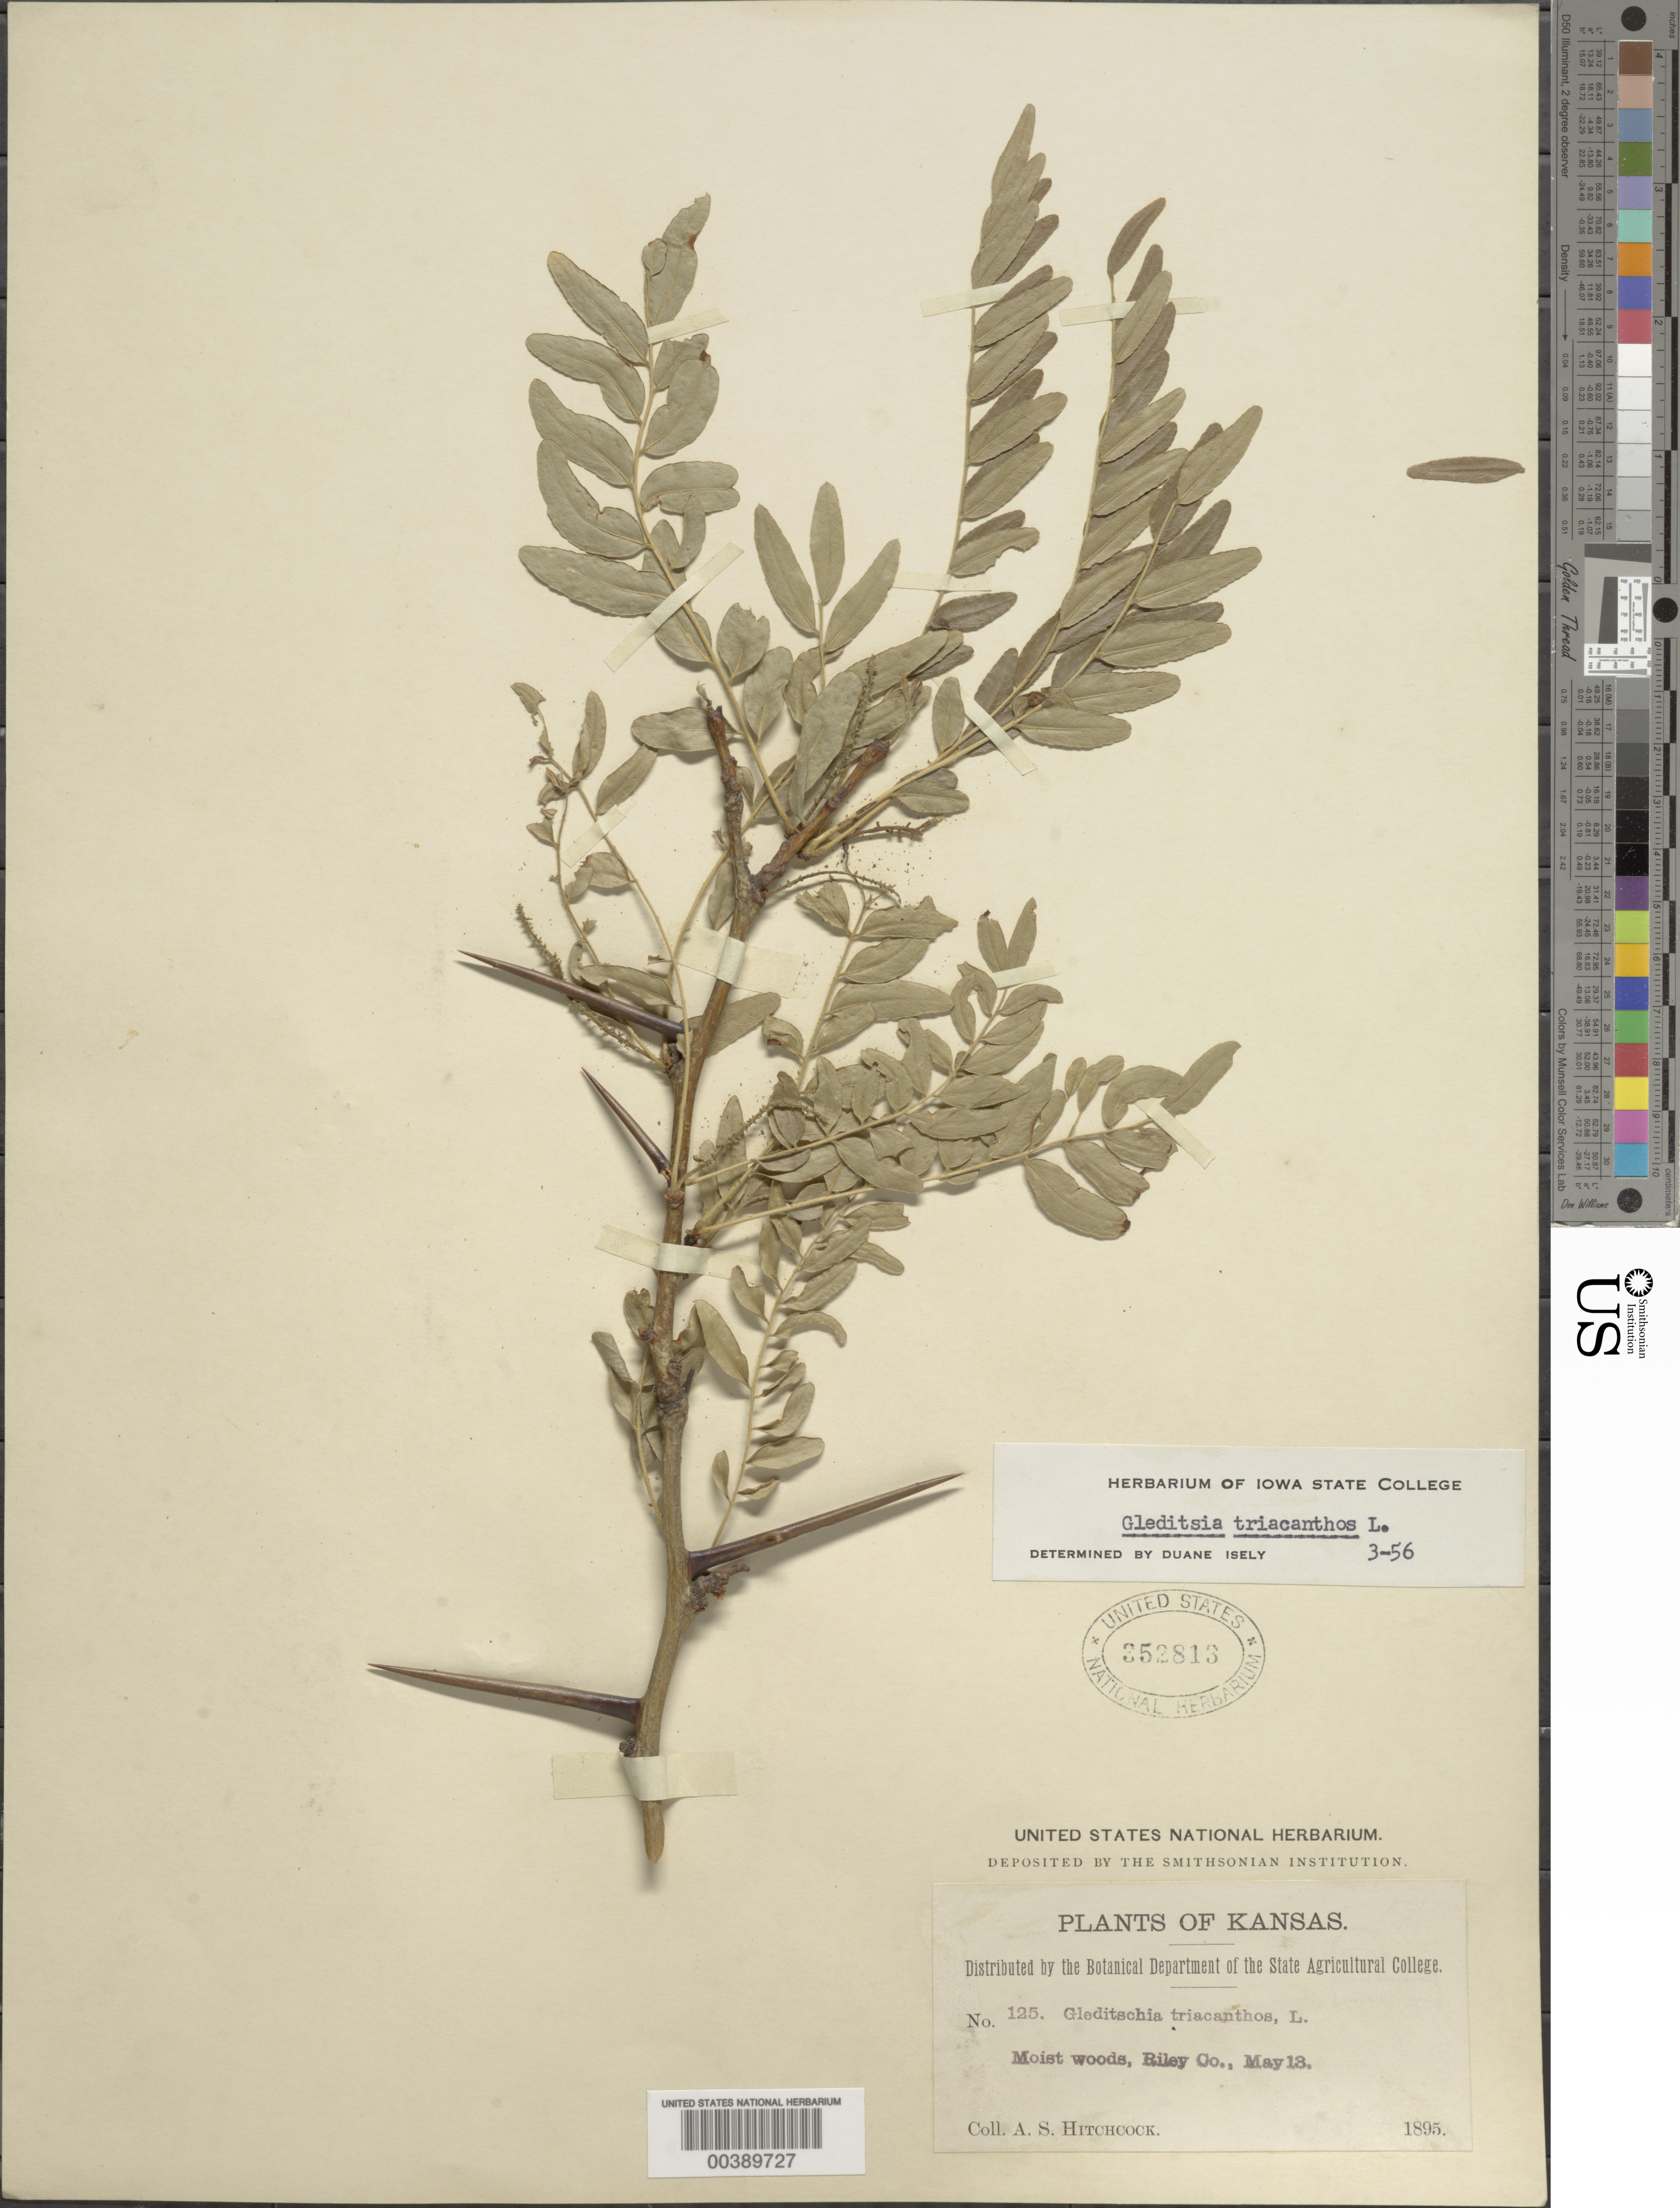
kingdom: Plantae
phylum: Tracheophyta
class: Magnoliopsida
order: Fabales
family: Fabaceae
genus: Gleditsia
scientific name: Gleditsia triacanthos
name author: L.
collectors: A. S. Hitchcock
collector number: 125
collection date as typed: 13 May 1895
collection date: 1895-05-13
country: United States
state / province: Kansas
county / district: Riley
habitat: Moist woods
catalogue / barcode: US 352813